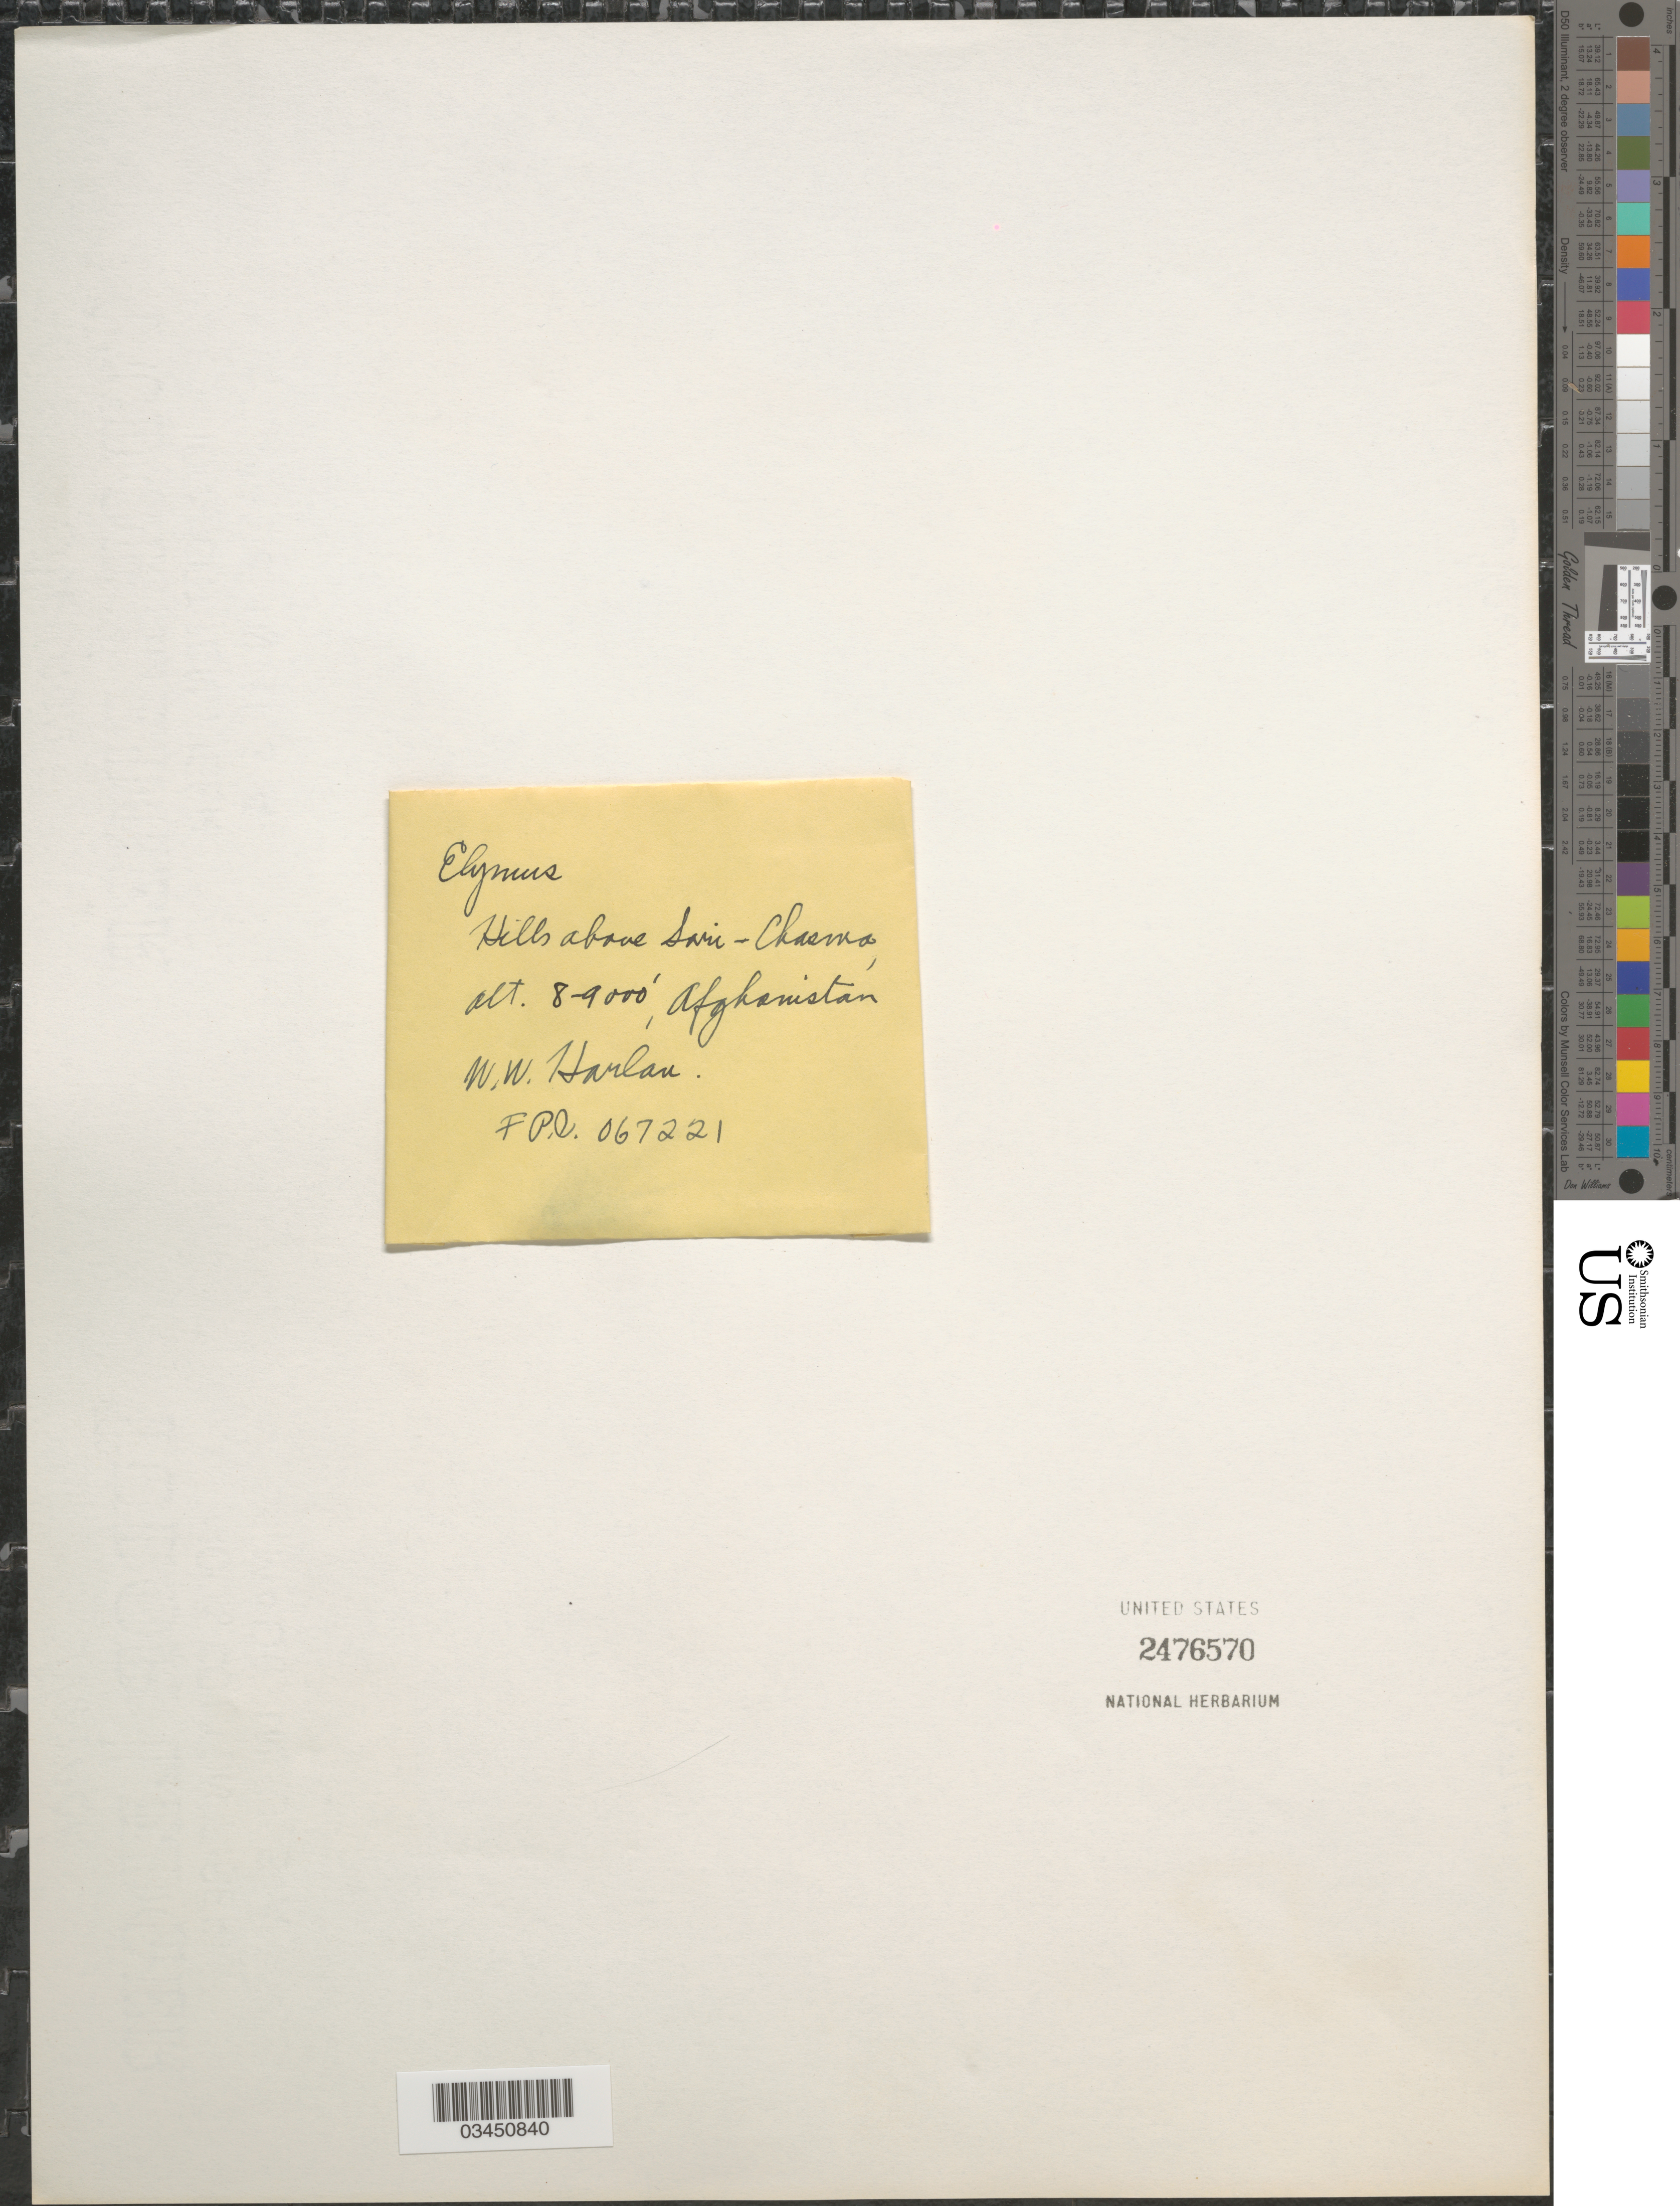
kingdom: Plantae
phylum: Tracheophyta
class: Liliopsida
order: Poales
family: Poaceae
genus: Elymus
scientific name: Elymus sp.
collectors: W. Harlan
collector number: FPL067221?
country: Afghanistan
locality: Hills above Sari-Chasma.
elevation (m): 2438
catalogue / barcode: US 2476570